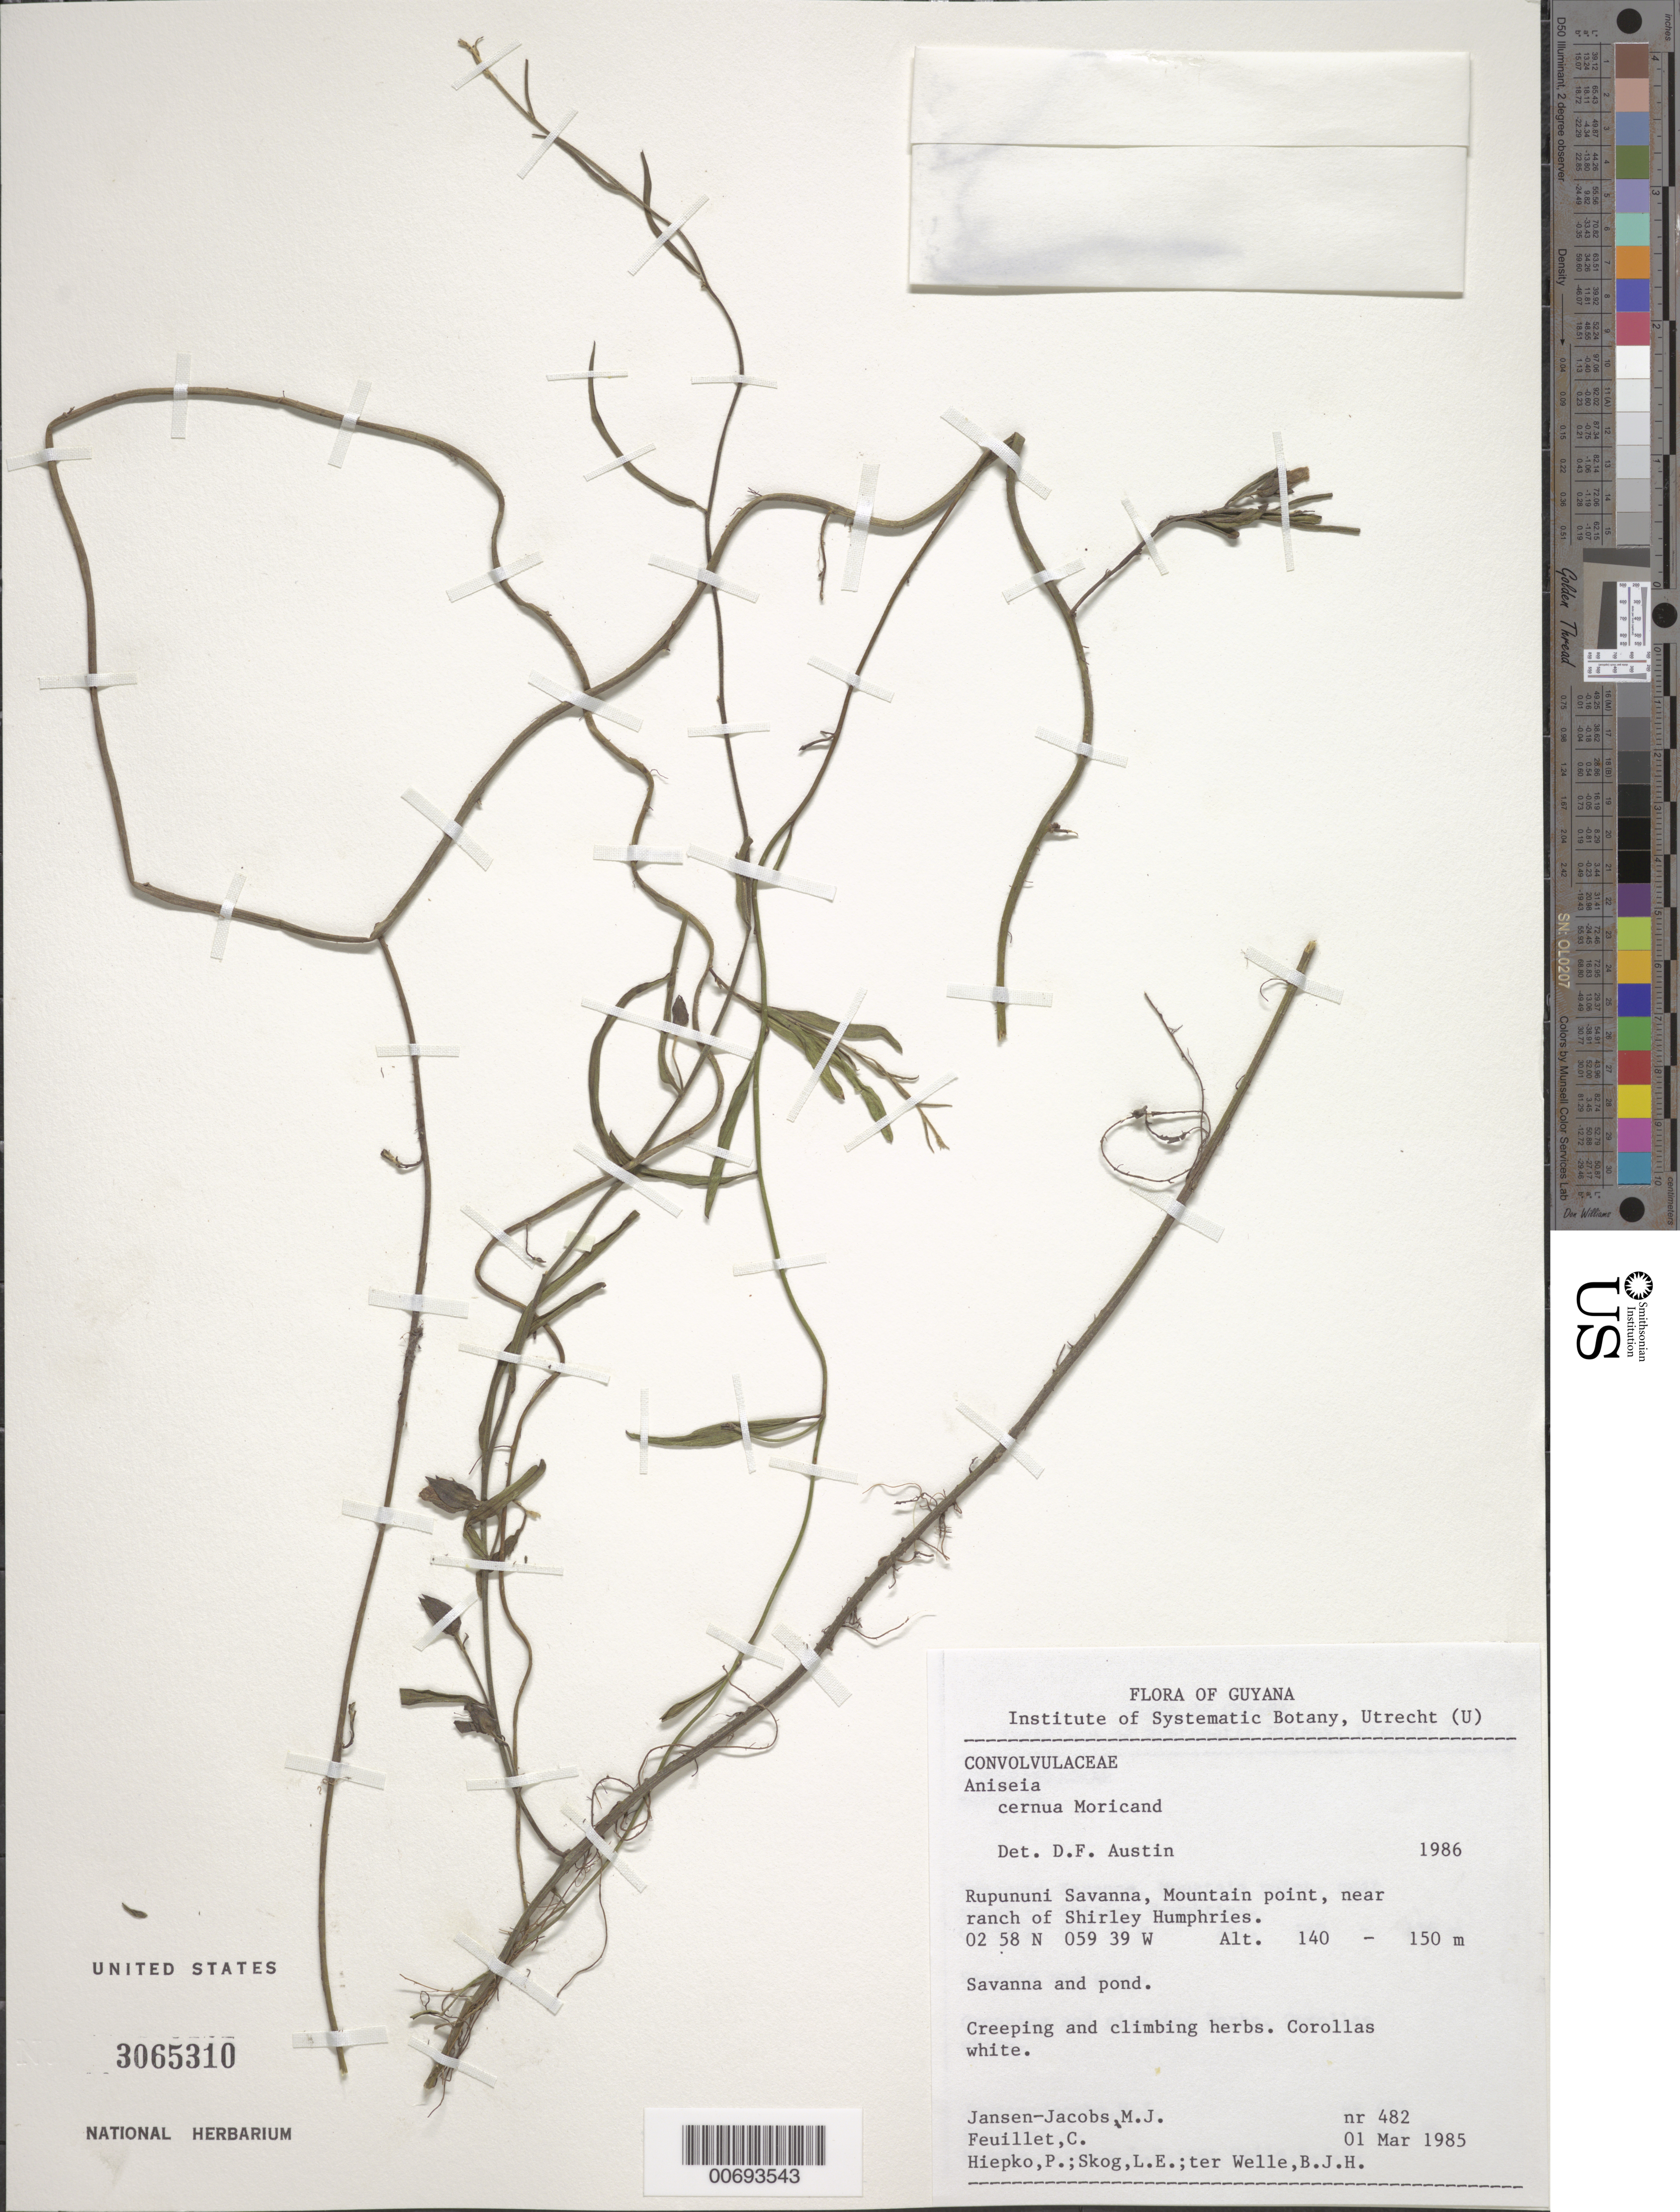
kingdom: Plantae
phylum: Tracheophyta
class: Magnoliopsida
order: Solanales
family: Convolvulaceae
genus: Aniseia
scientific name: Aniseia cernua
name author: Choisy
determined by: Austin, D. F.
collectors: M. J. Jansen-Jacobs, C. Feuillet, P. H. Hiepko, L. E. Skog & B. Welle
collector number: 482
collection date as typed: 1-Mar-85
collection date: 1985-03-01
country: Guyana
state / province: U. Takutu-U. Essequibo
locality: Rupununi Savanna, Mountain Point, near ranch of Shirley Humphries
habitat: Savanna and pond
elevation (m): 140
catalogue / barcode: US 3065310